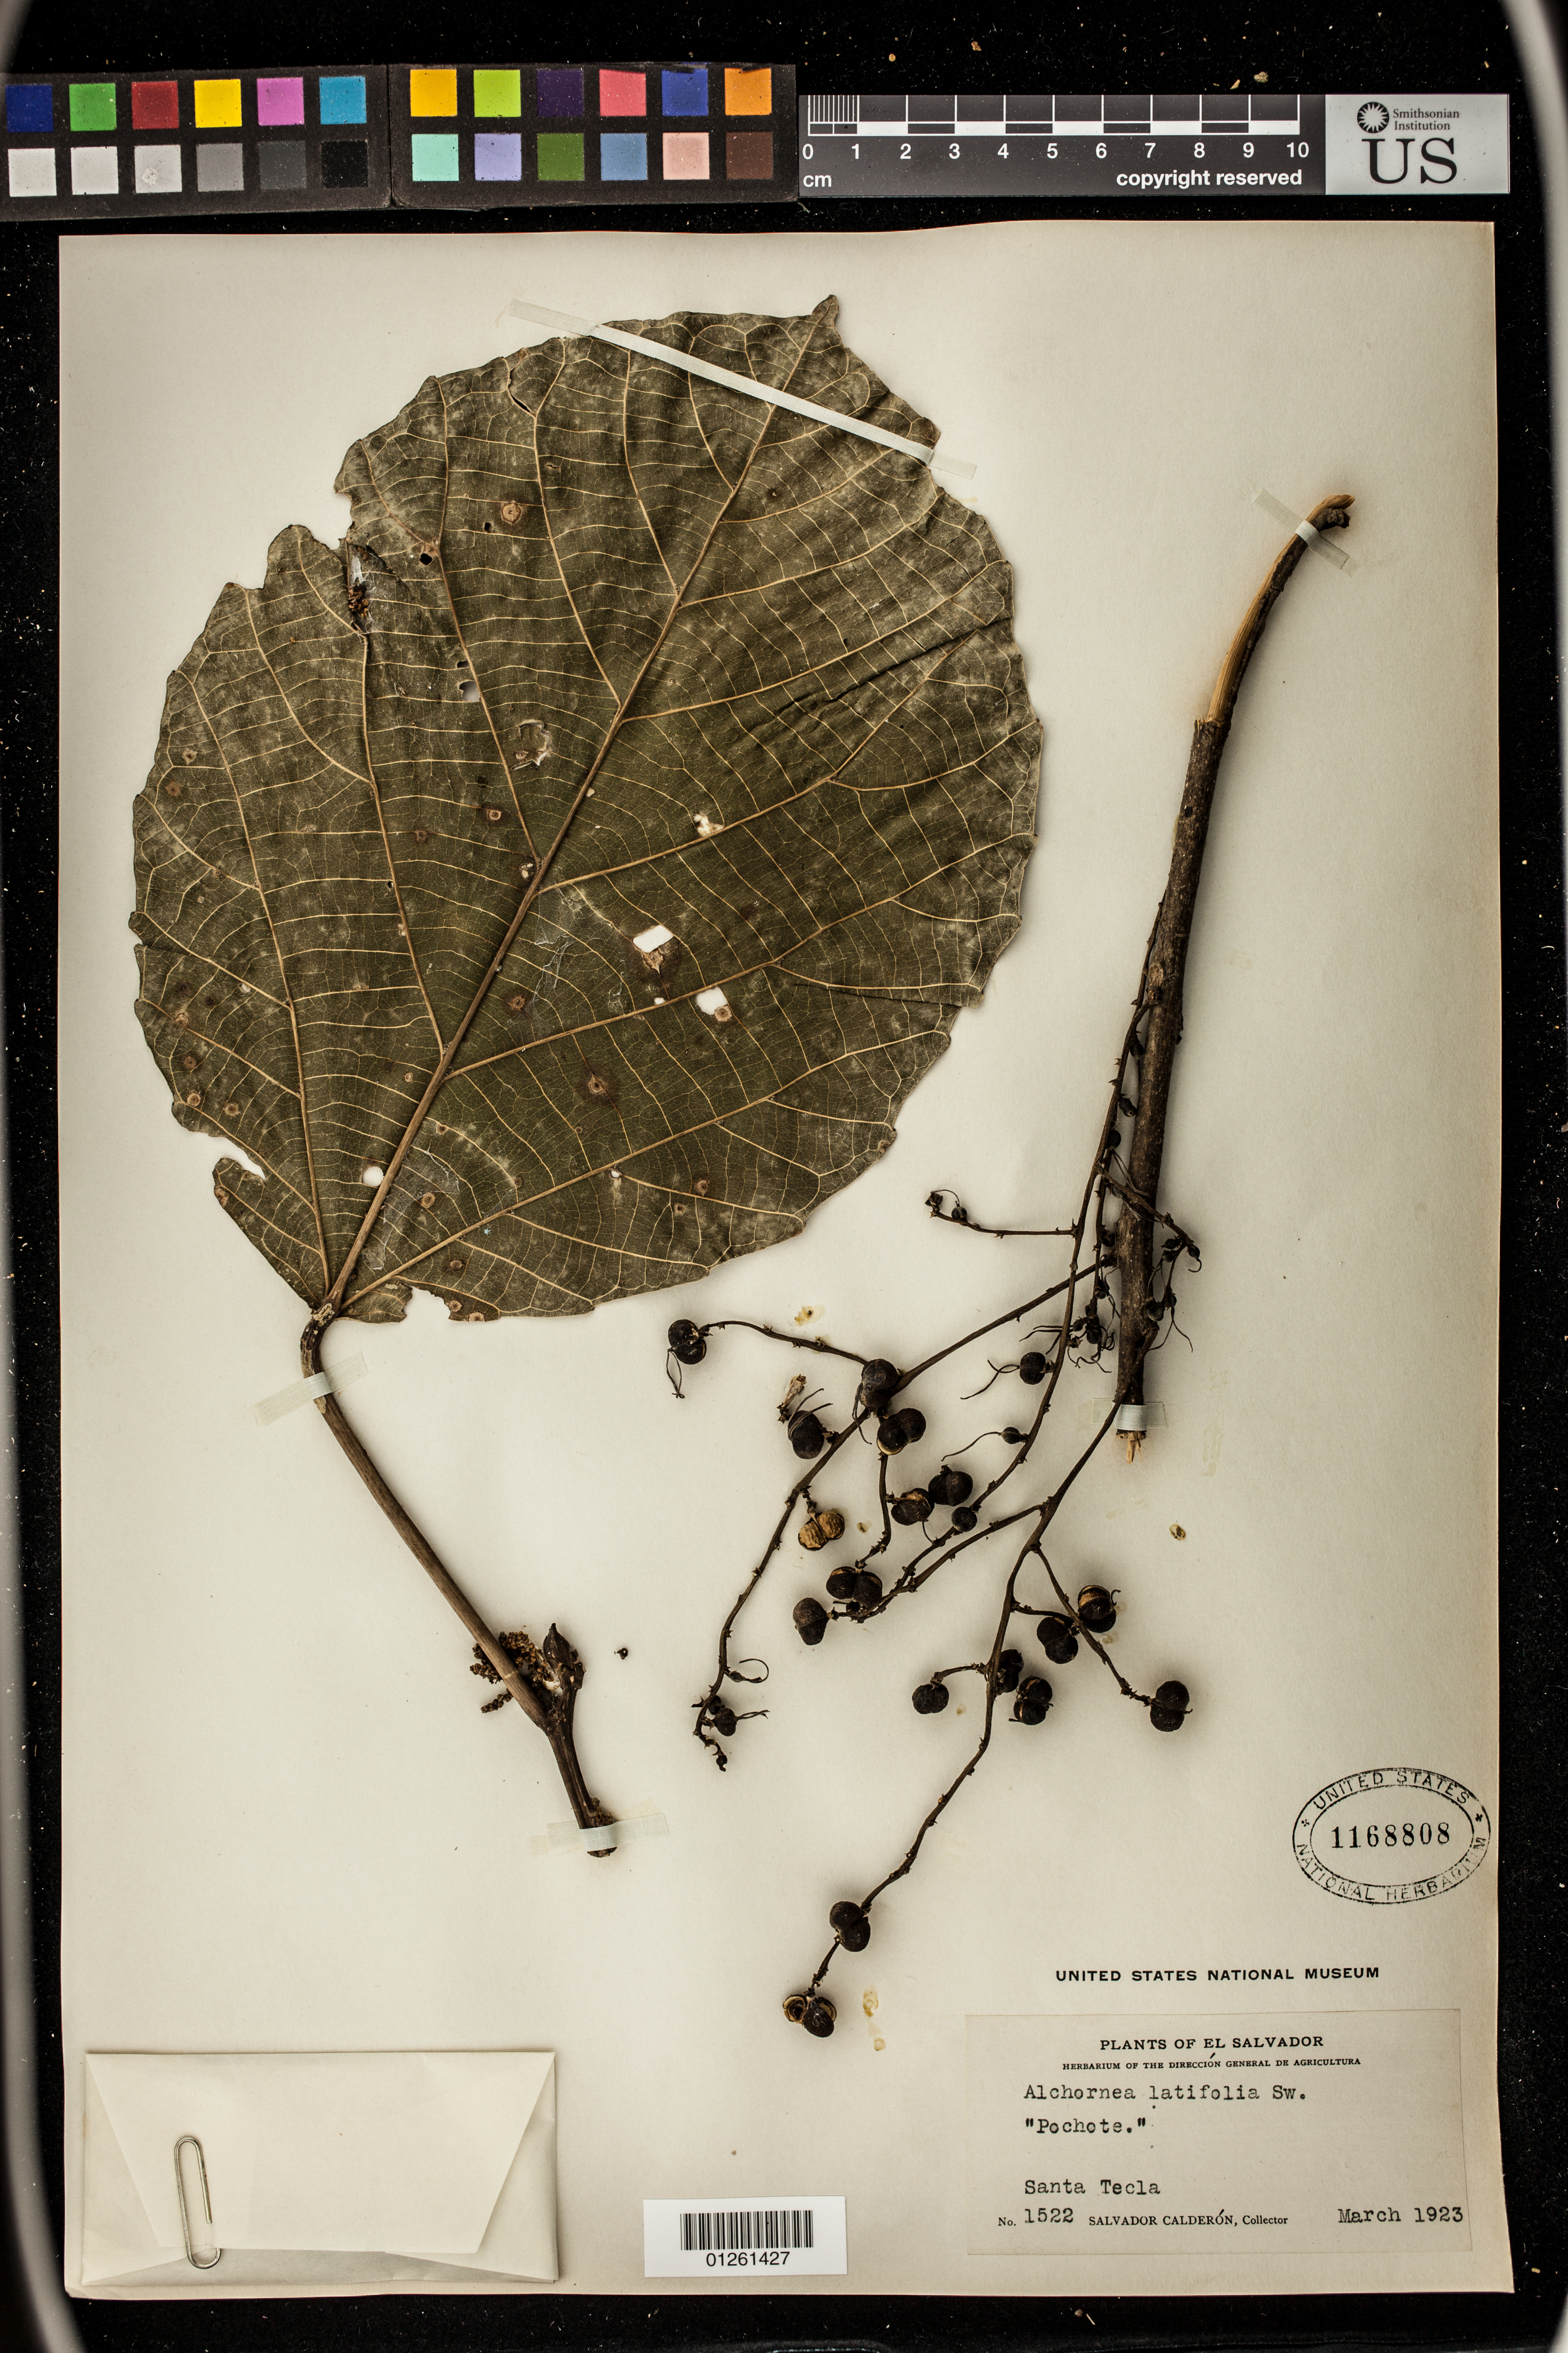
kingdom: Plantae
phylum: Tracheophyta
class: Magnoliopsida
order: Malpighiales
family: Euphorbiaceae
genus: Alchornea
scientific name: Alchornea latifolia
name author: Sw.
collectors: S. Calderón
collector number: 1522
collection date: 1923-03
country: El Salvador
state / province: La Libertad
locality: Santa Tecla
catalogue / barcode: US 1168808